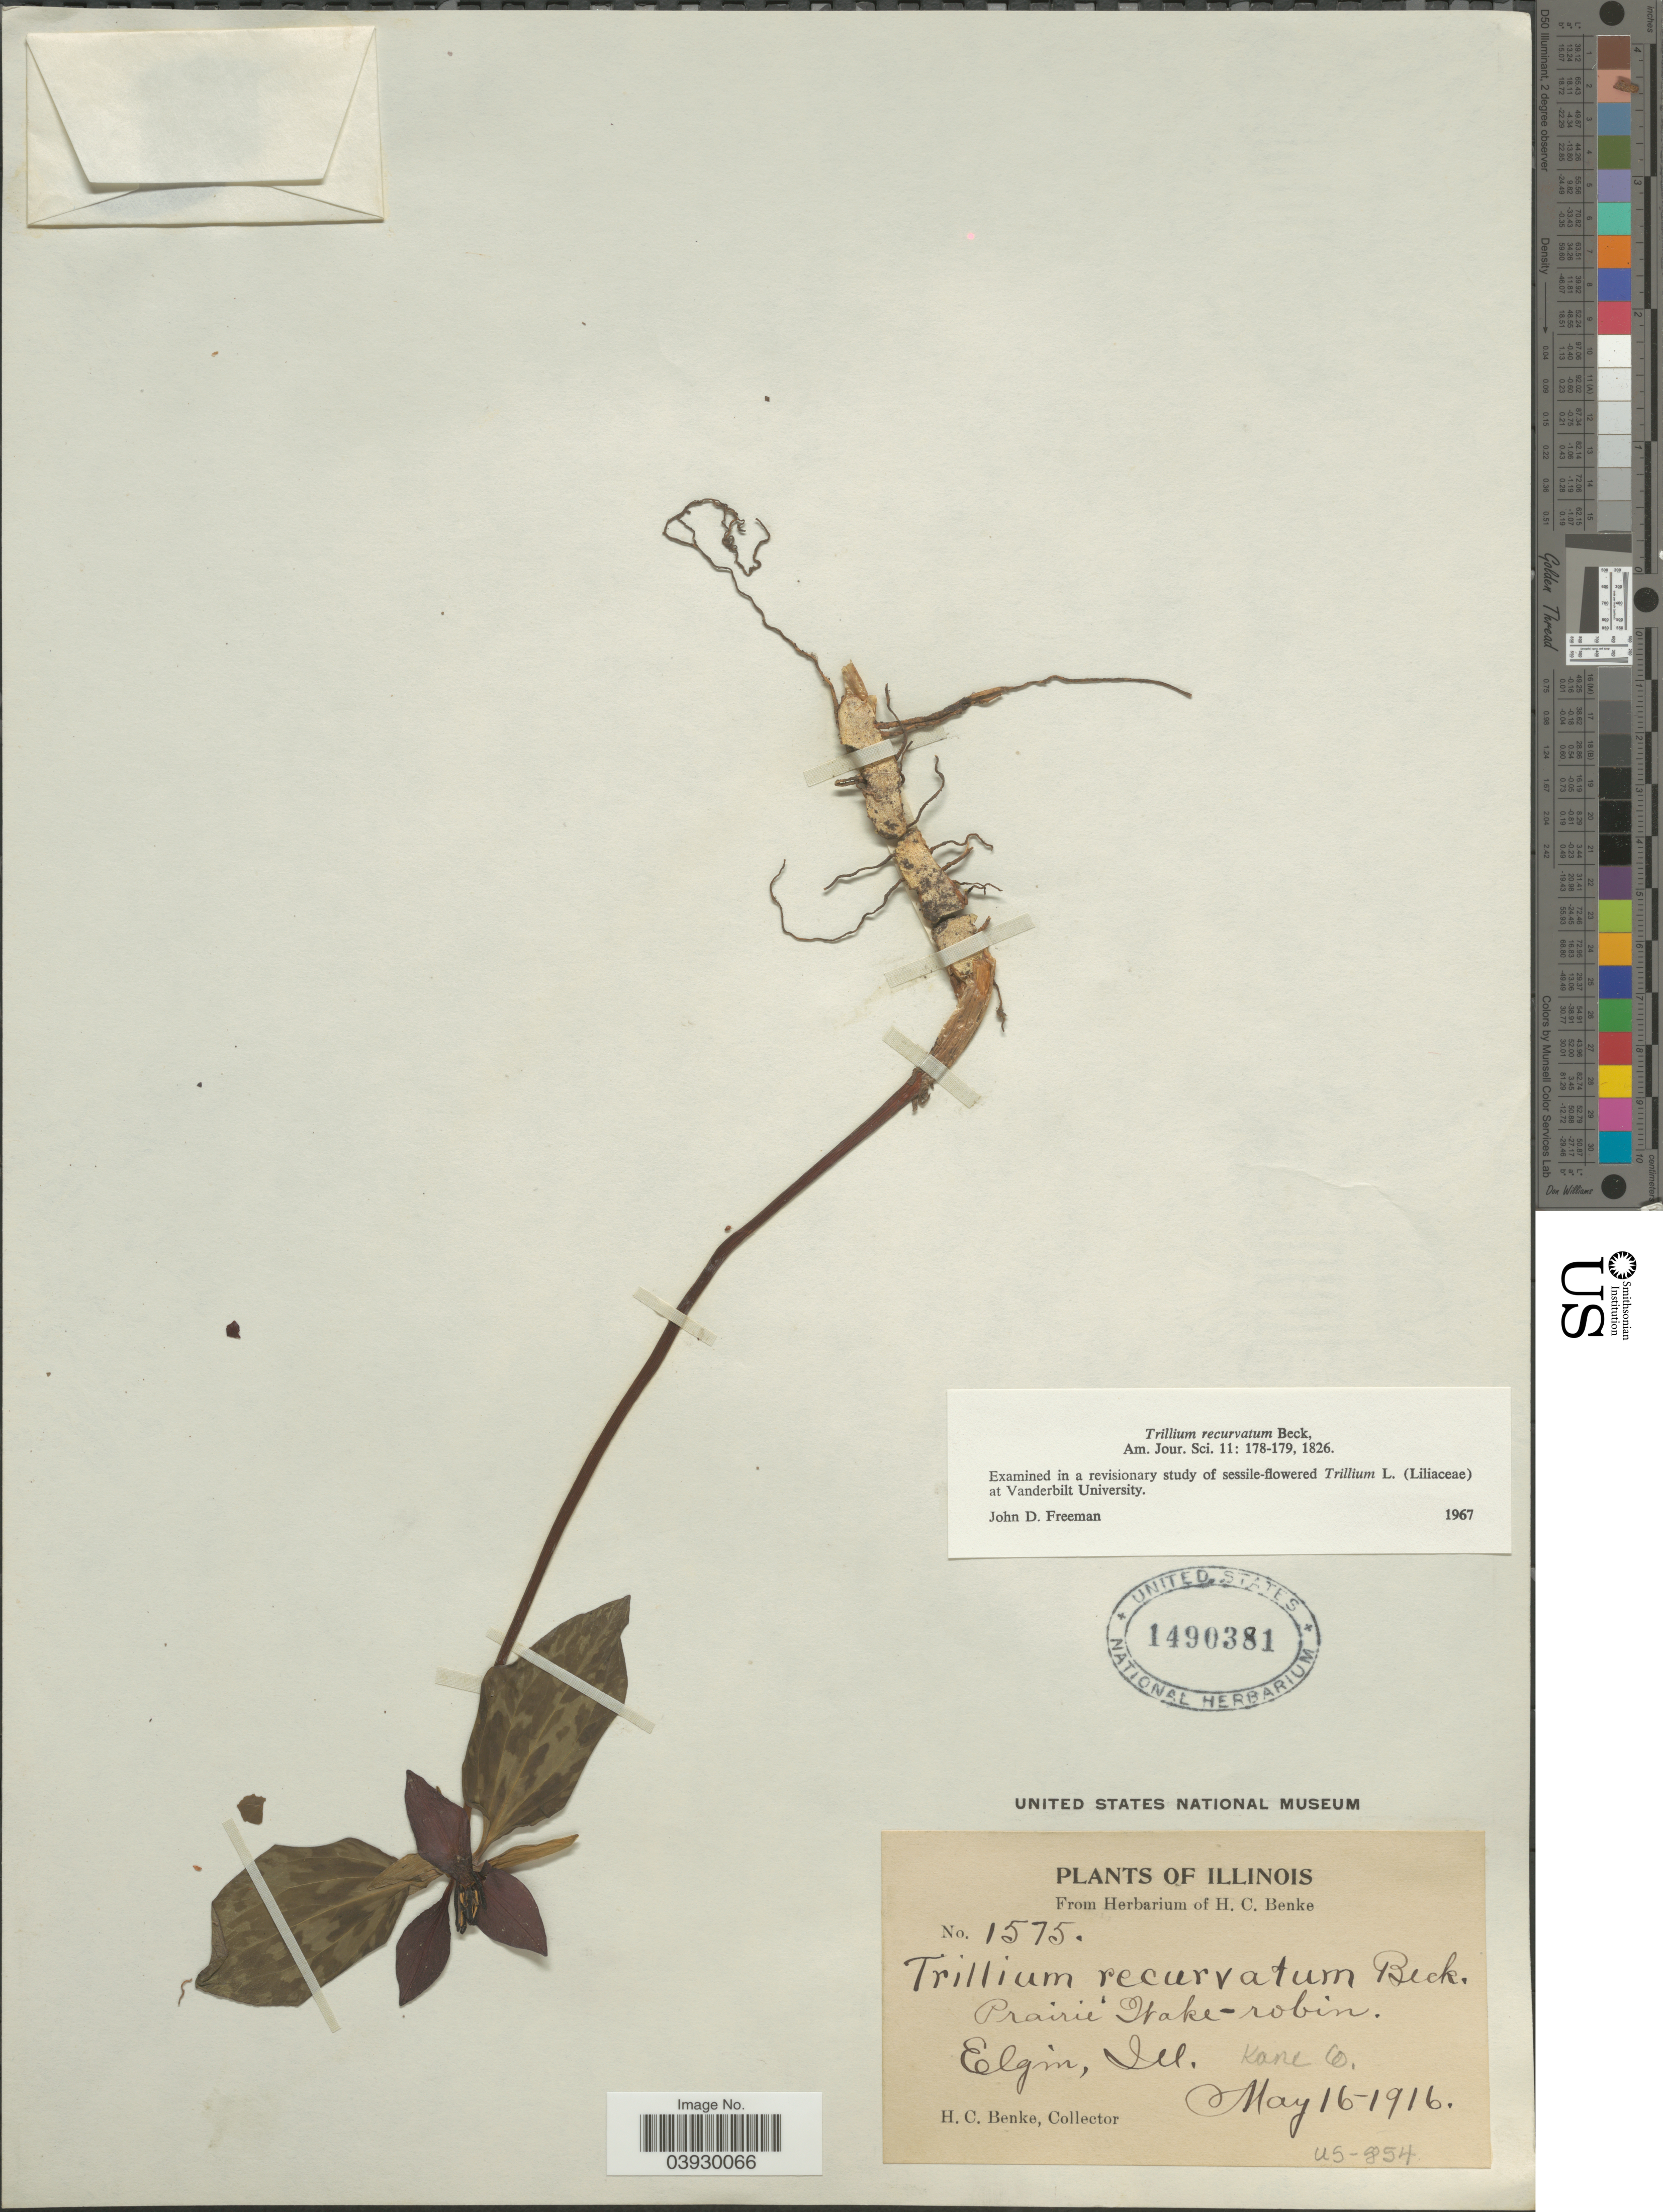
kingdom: Plantae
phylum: Tracheophyta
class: Liliopsida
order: Liliales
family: Melanthiaceae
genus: Trillium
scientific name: Trillium recurvatum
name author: L.C. Beck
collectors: H. Benke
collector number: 1575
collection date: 1916-05-16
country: United States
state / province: Illinois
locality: Elgin. Kane Co.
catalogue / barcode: US 1490381